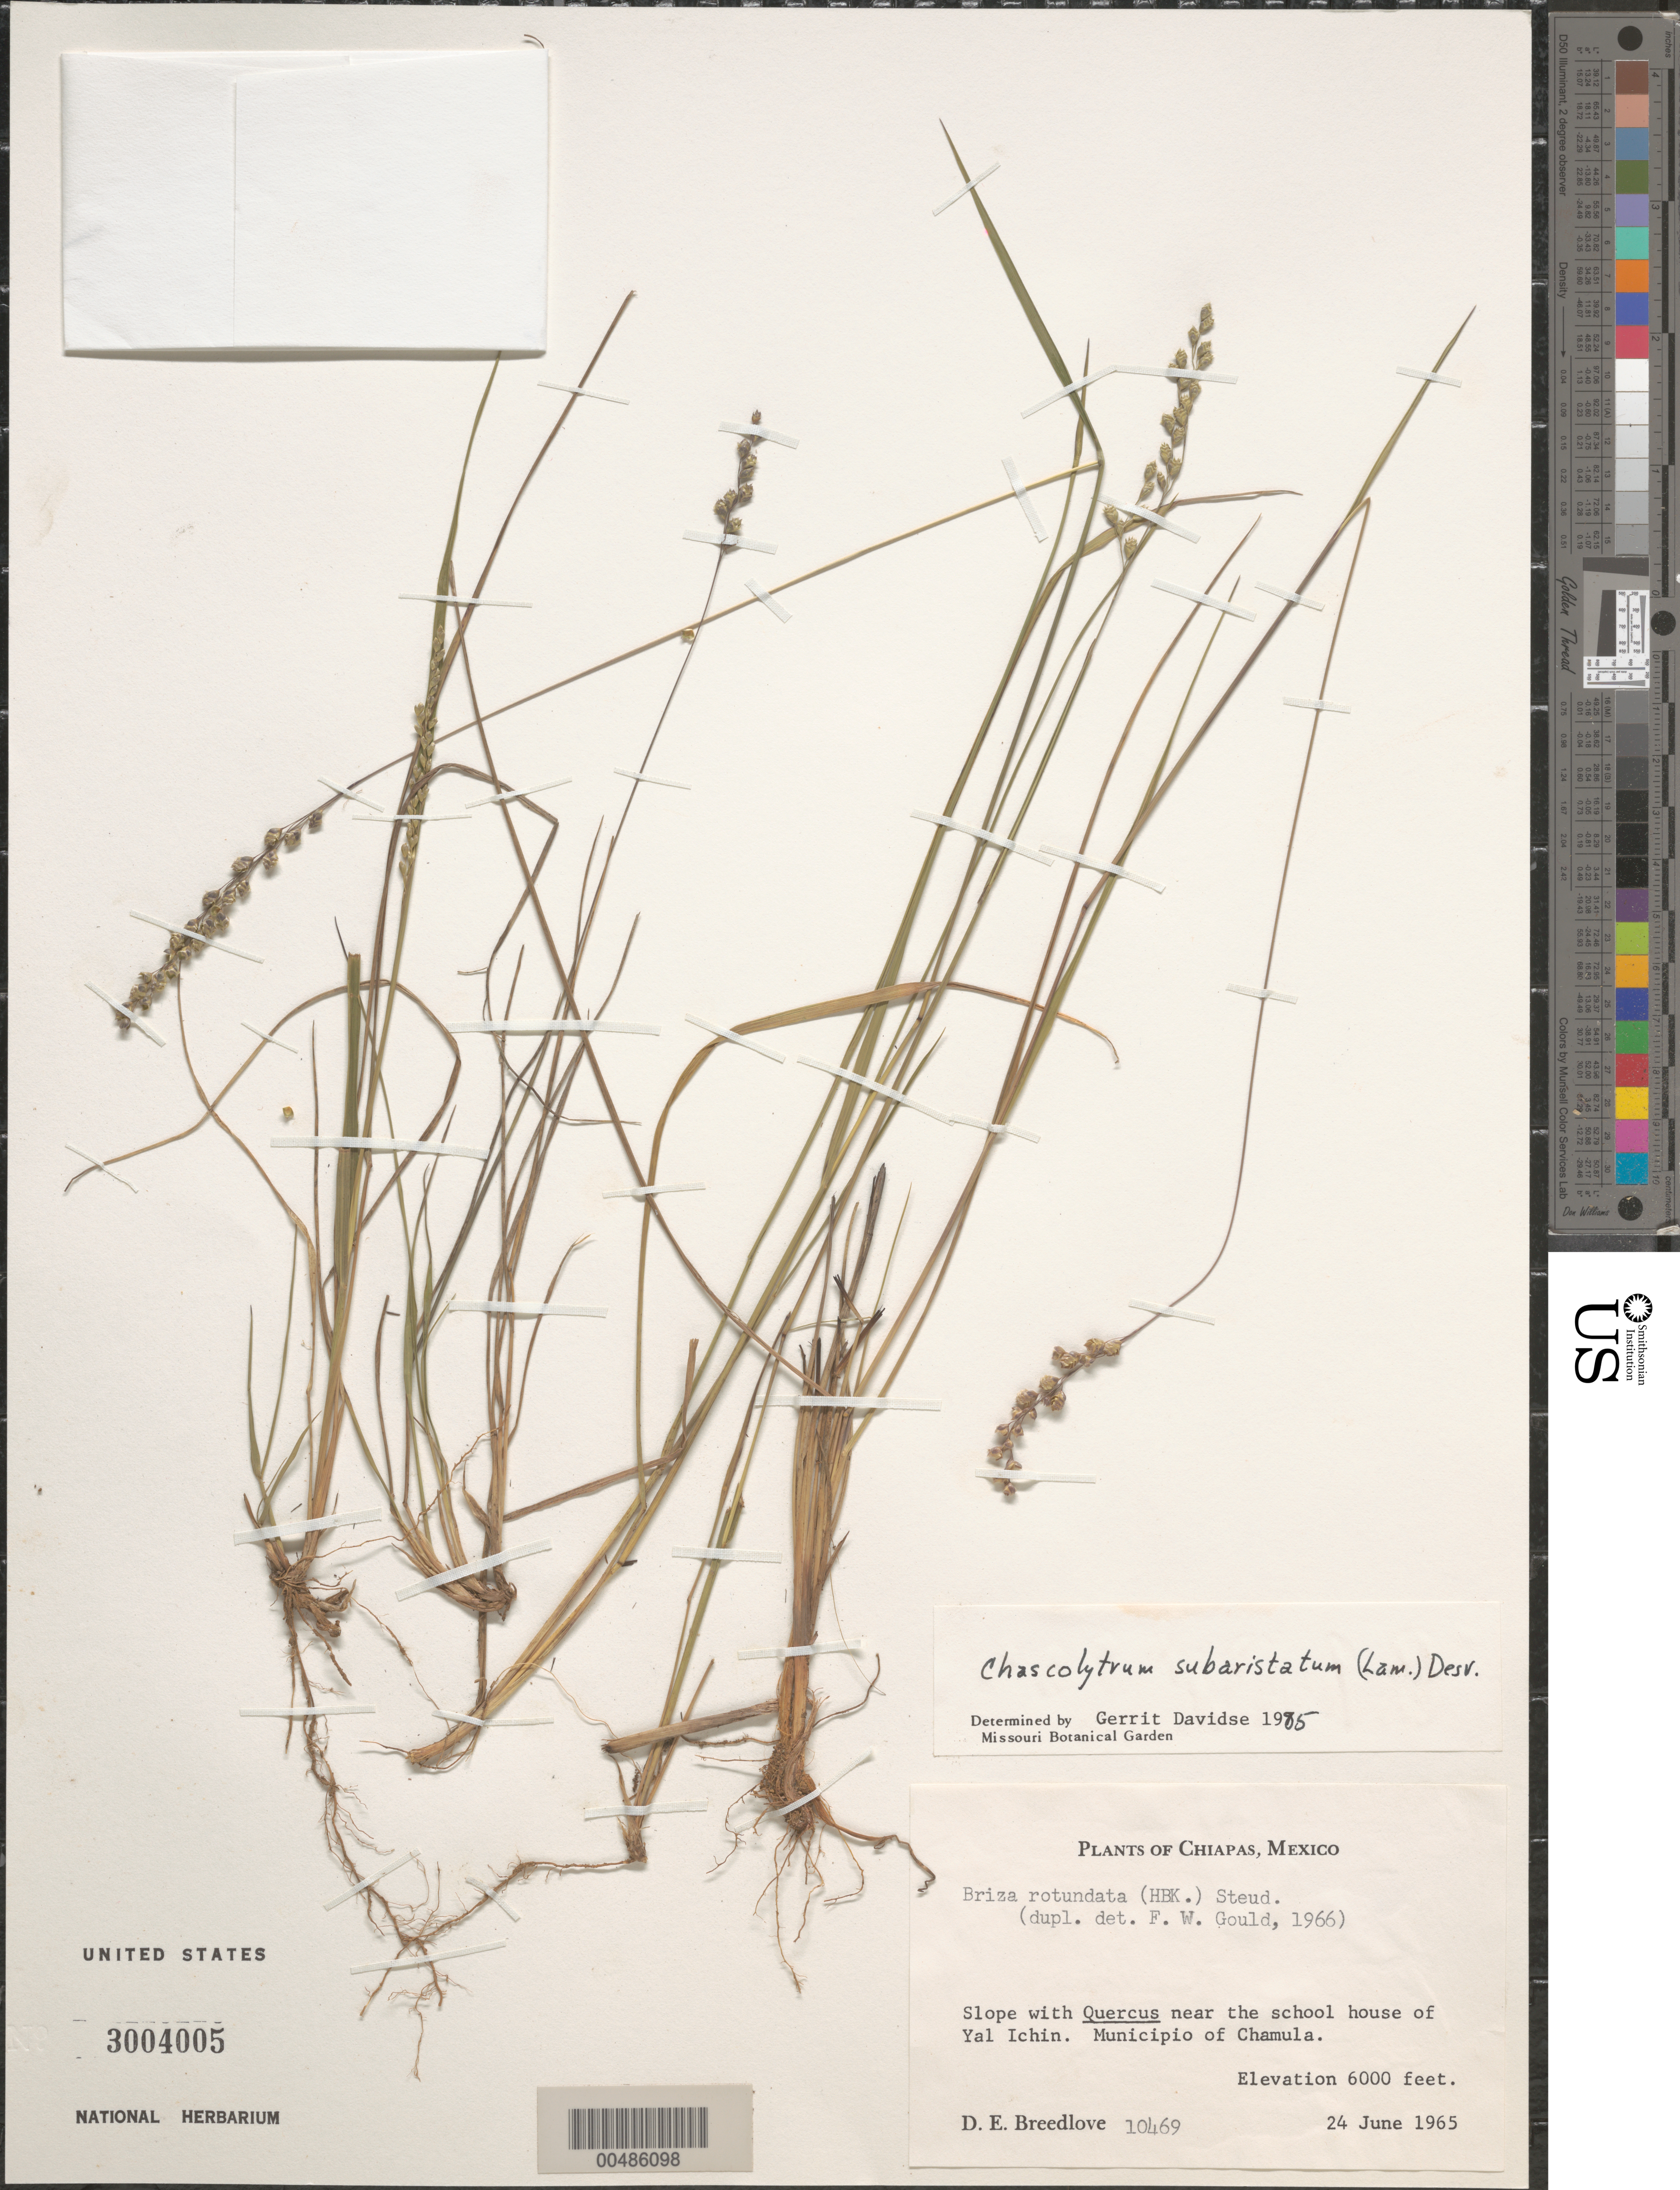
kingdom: Plantae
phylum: Tracheophyta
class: Liliopsida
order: Poales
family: Poaceae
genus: Chascolytrum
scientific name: Chascolytrum subaristatum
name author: (Lam.) Desv.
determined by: Davidse, Gerrit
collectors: D. E. Breedlove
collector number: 10469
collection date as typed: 24 Jun 1965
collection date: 1965-06-24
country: Mexico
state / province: Chiapas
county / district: Chamula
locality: Near the school house of Yal Ichin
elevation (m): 1829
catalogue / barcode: US 3004005